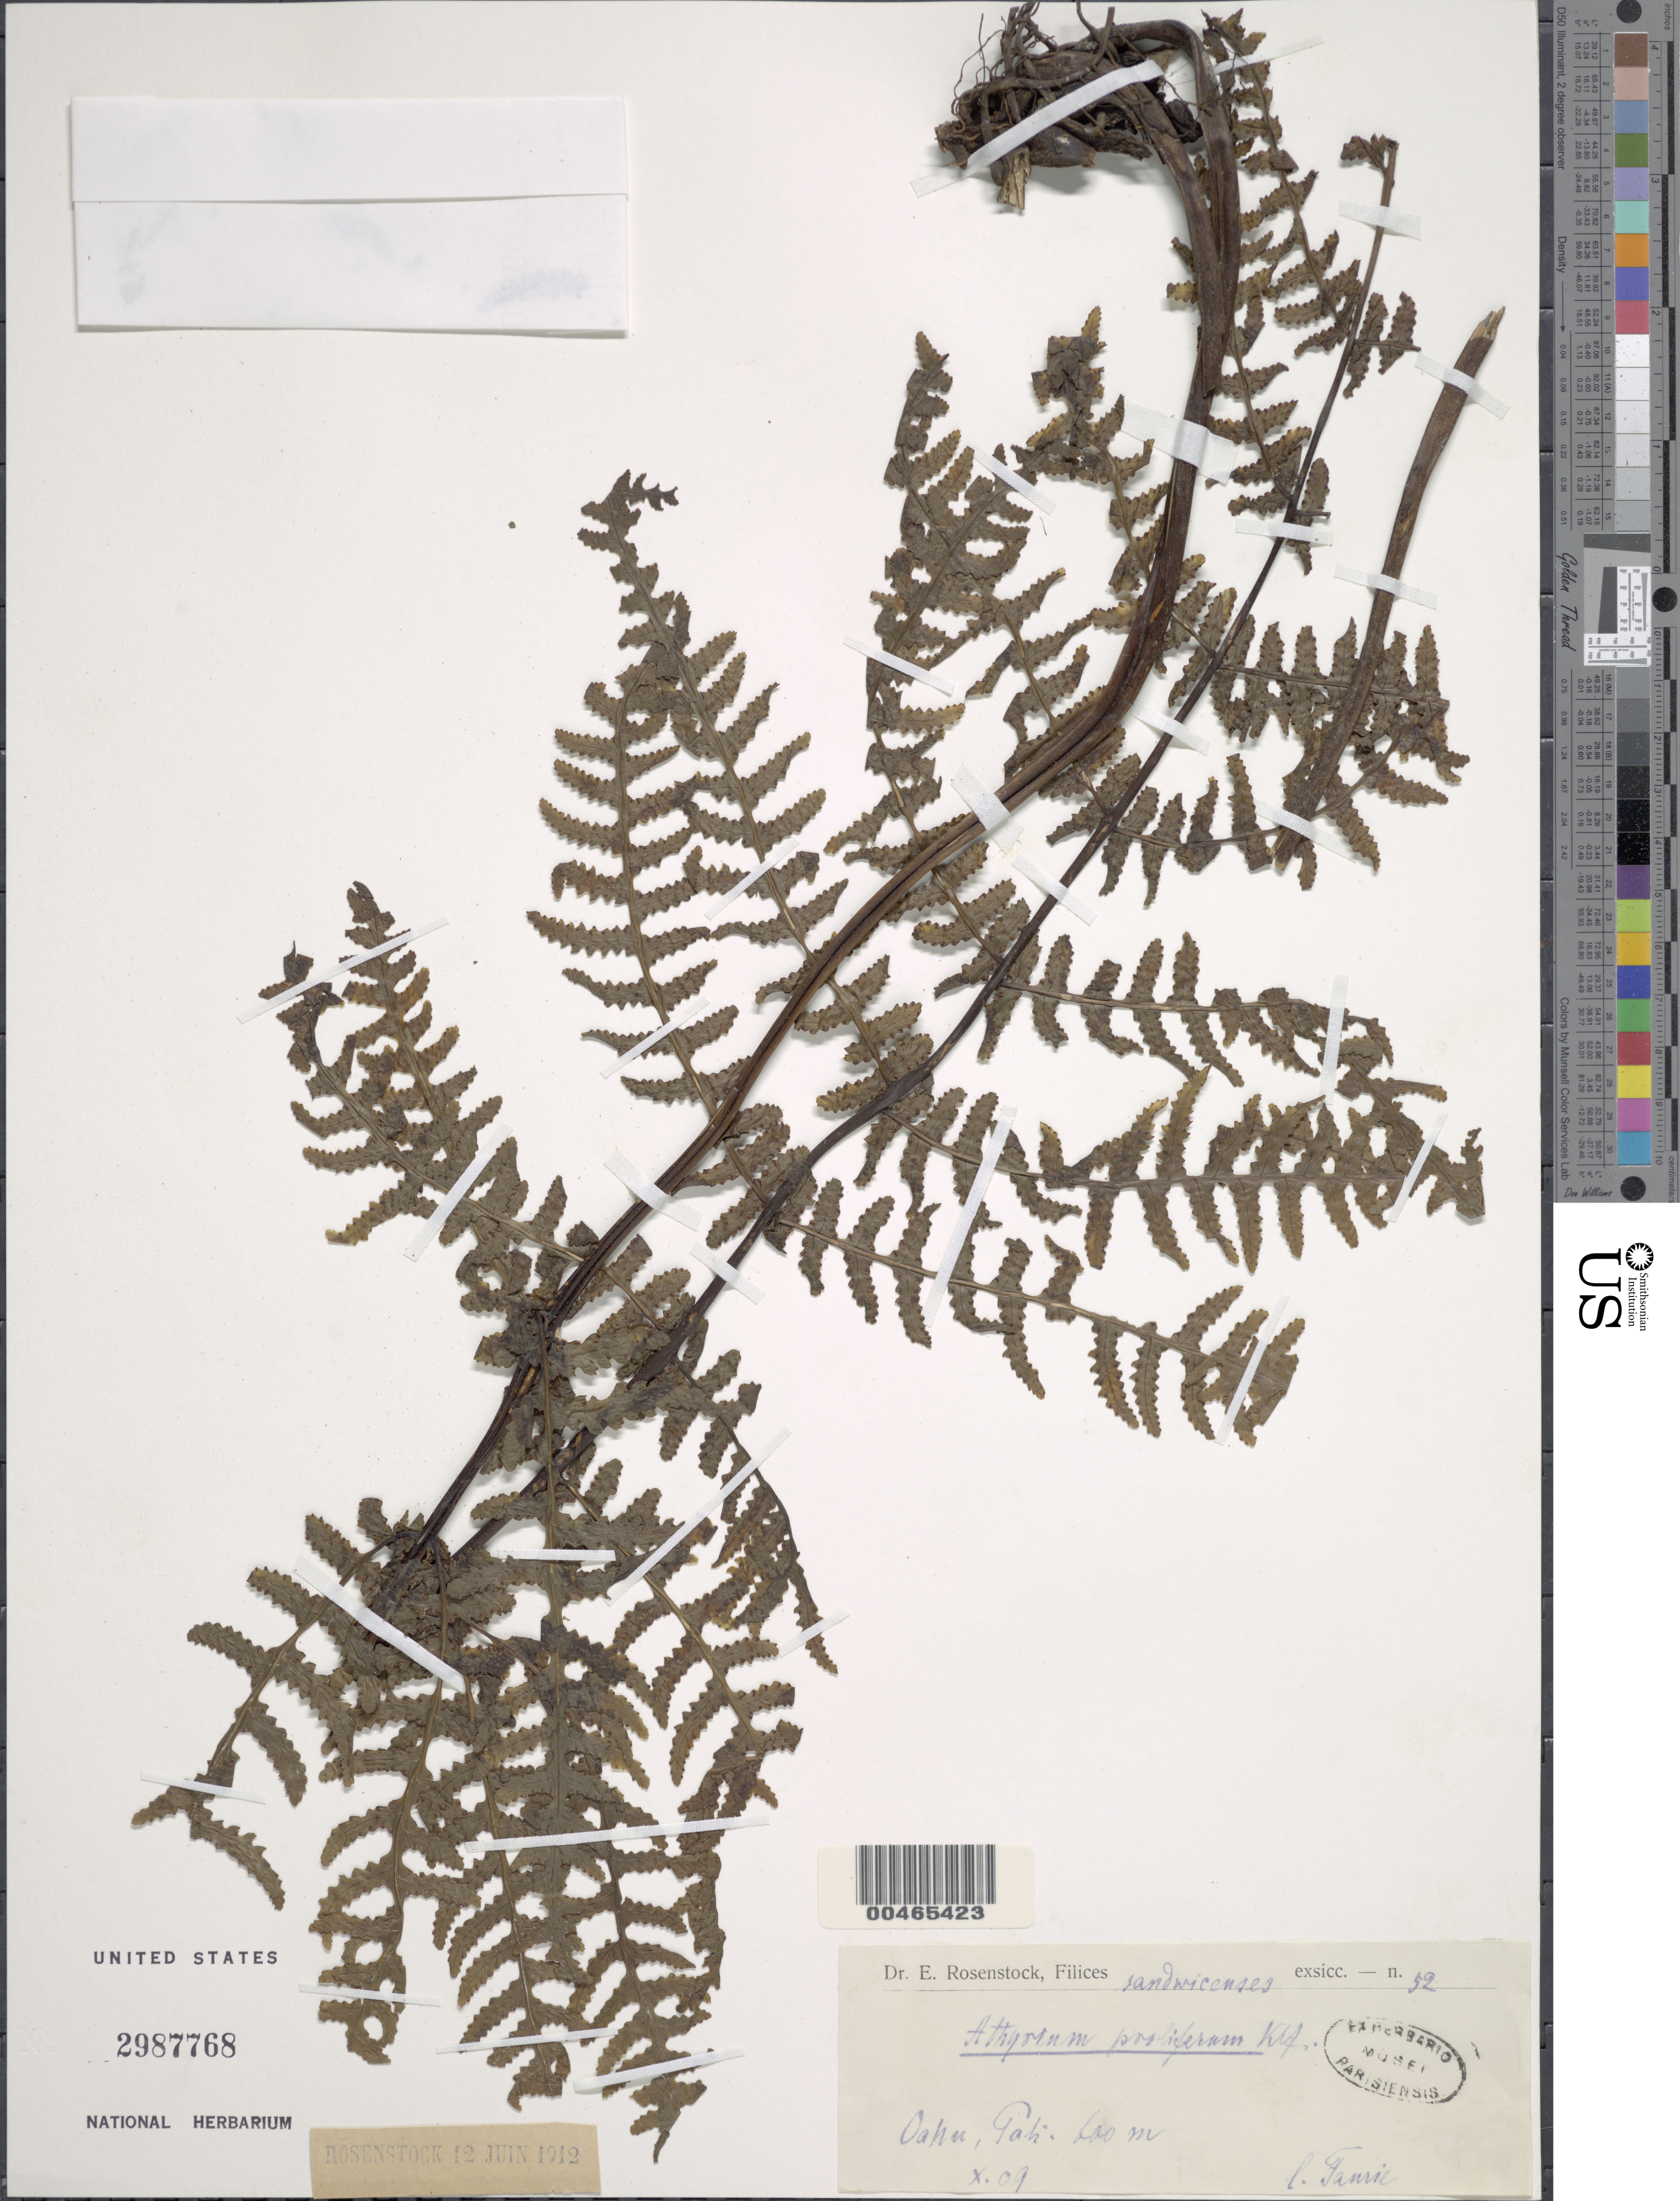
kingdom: Plantae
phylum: Tracheophyta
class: Polypodiopsida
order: Polypodiales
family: Athyriaceae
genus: Deparia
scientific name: Deparia prolifera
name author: (Kaulf.) Hook. & Grev.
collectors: -. Faurie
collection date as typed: Oct 1907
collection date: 1907-10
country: United States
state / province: Hawaii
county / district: Honolulu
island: Oahu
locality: Pah, Oahu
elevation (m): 100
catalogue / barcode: US 2987768